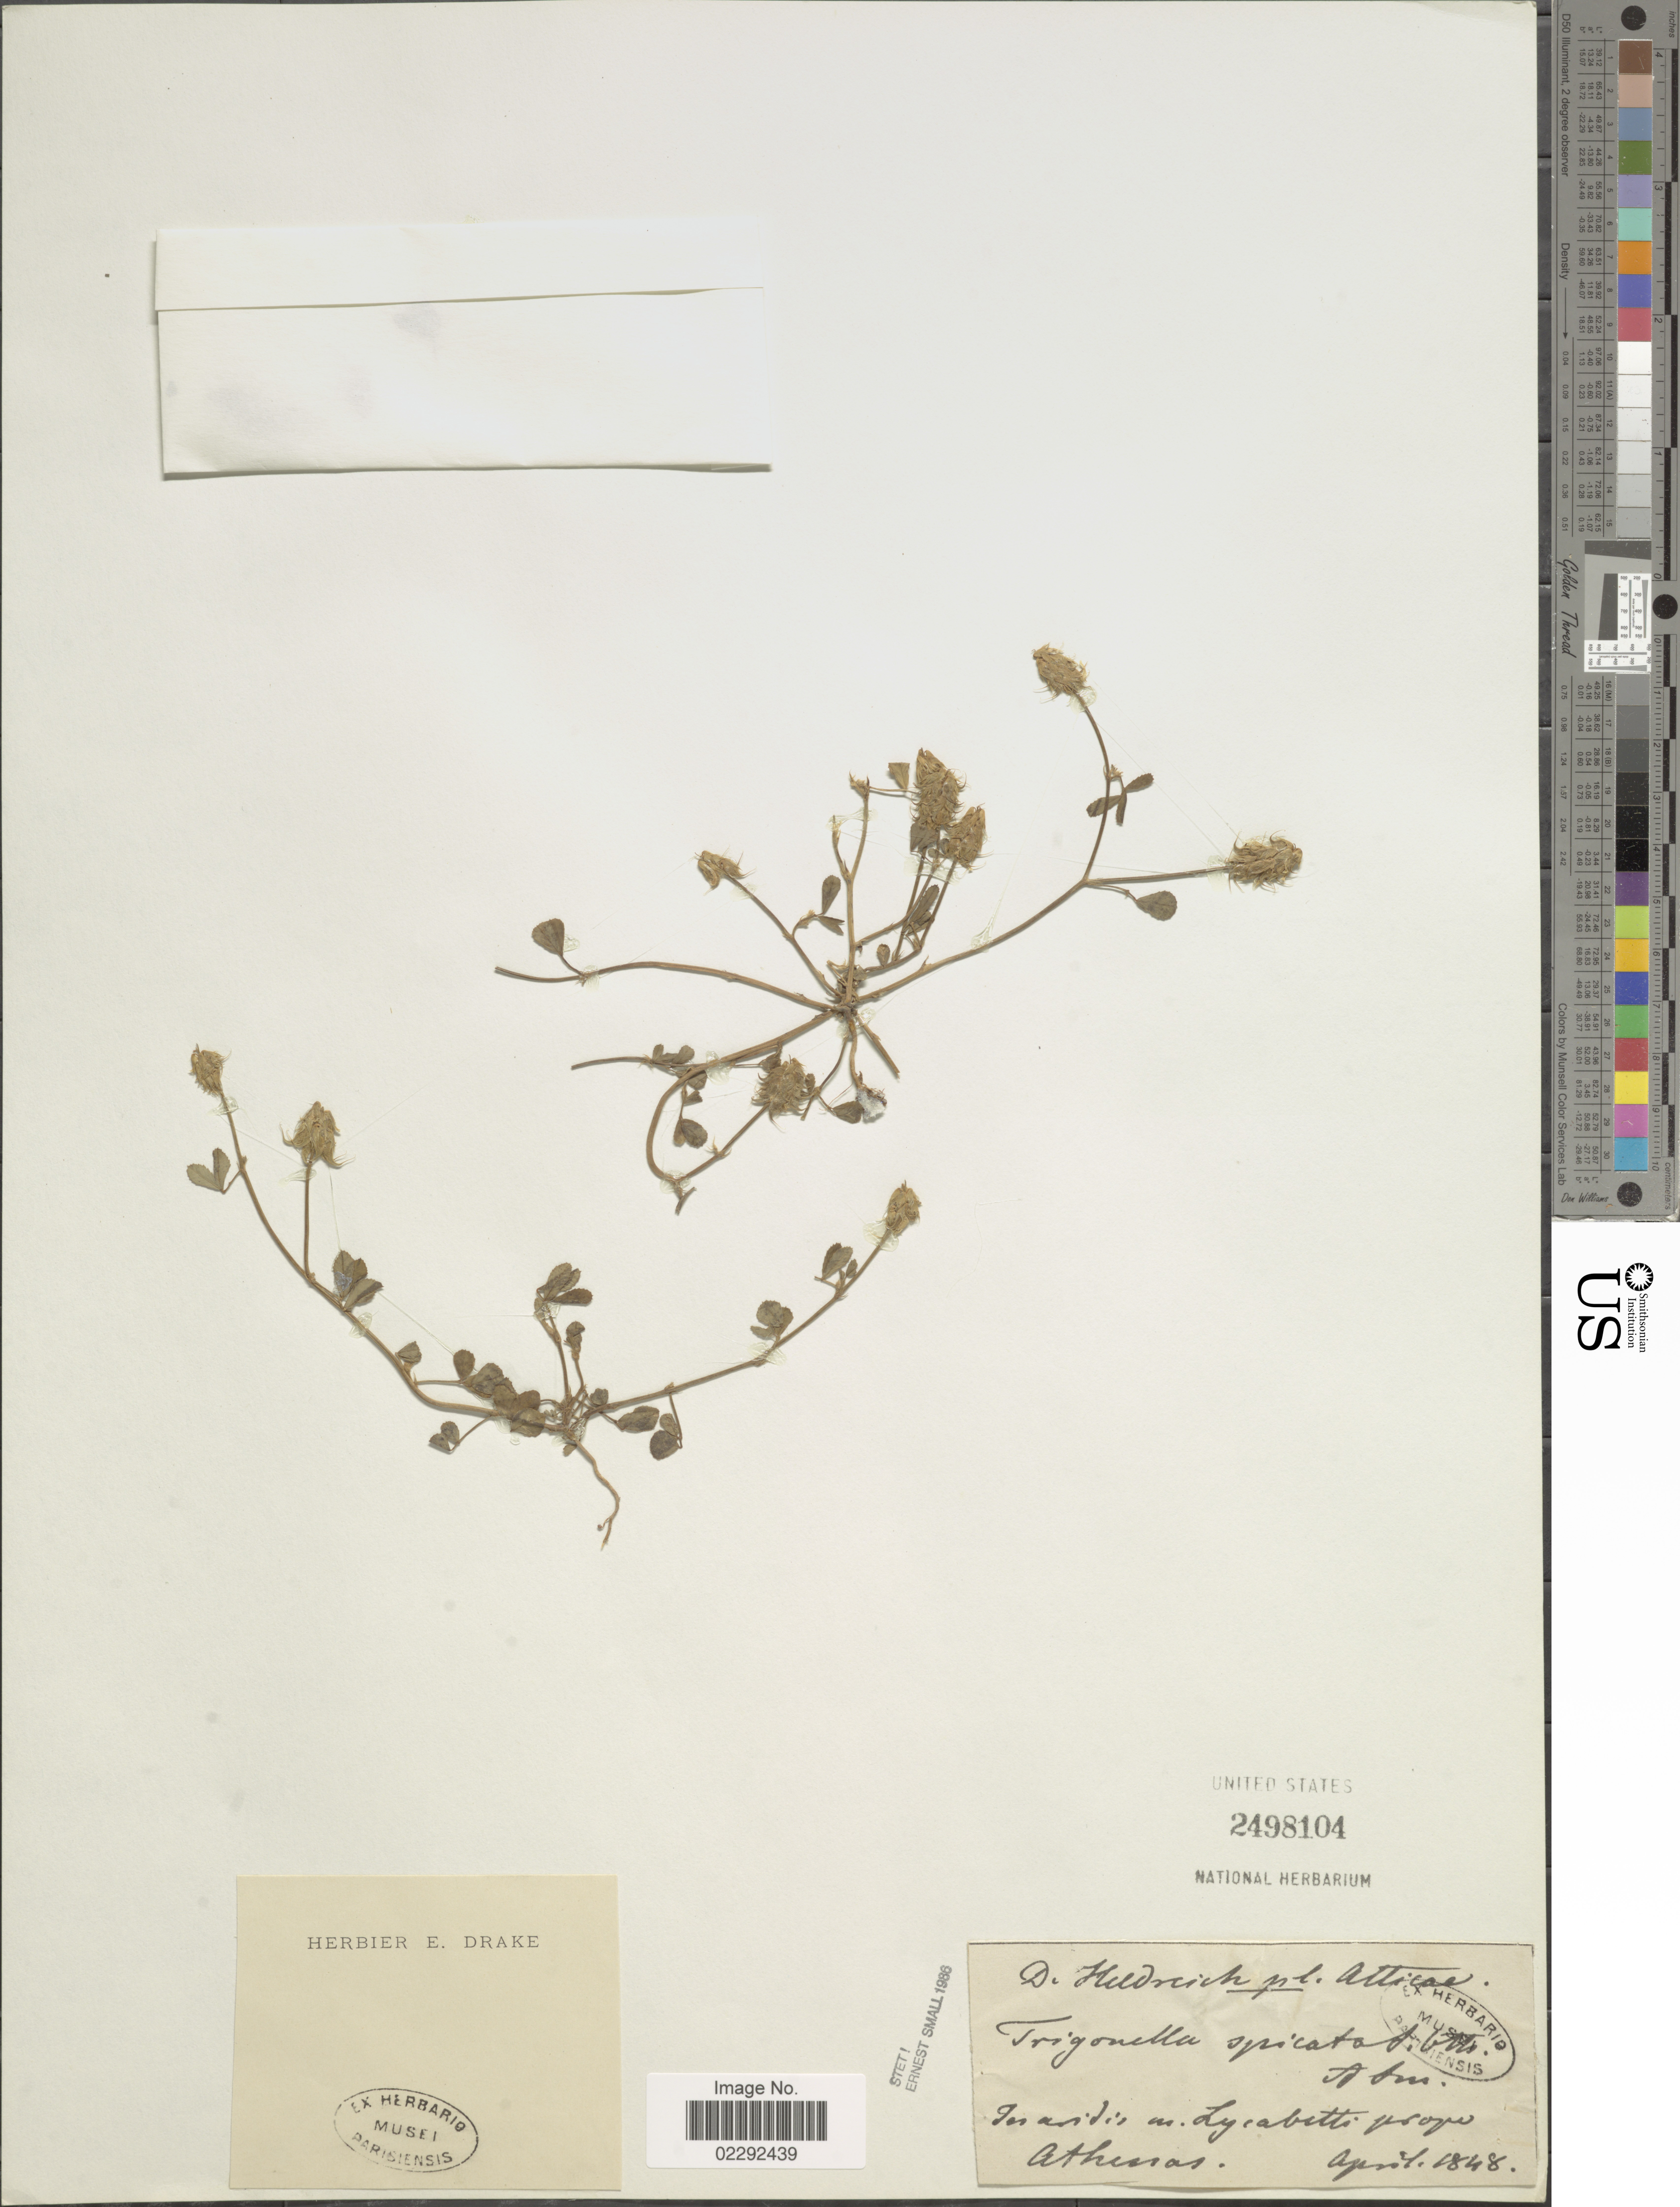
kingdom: Plantae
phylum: Tracheophyta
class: Magnoliopsida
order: Fabales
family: Fabaceae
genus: Trigonella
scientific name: Trigonella spicata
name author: Sibth. & Sm.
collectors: -. De Heldreich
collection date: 1848-04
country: Greece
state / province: Attica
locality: M. Lycabetti prope Athenas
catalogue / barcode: US 2498104